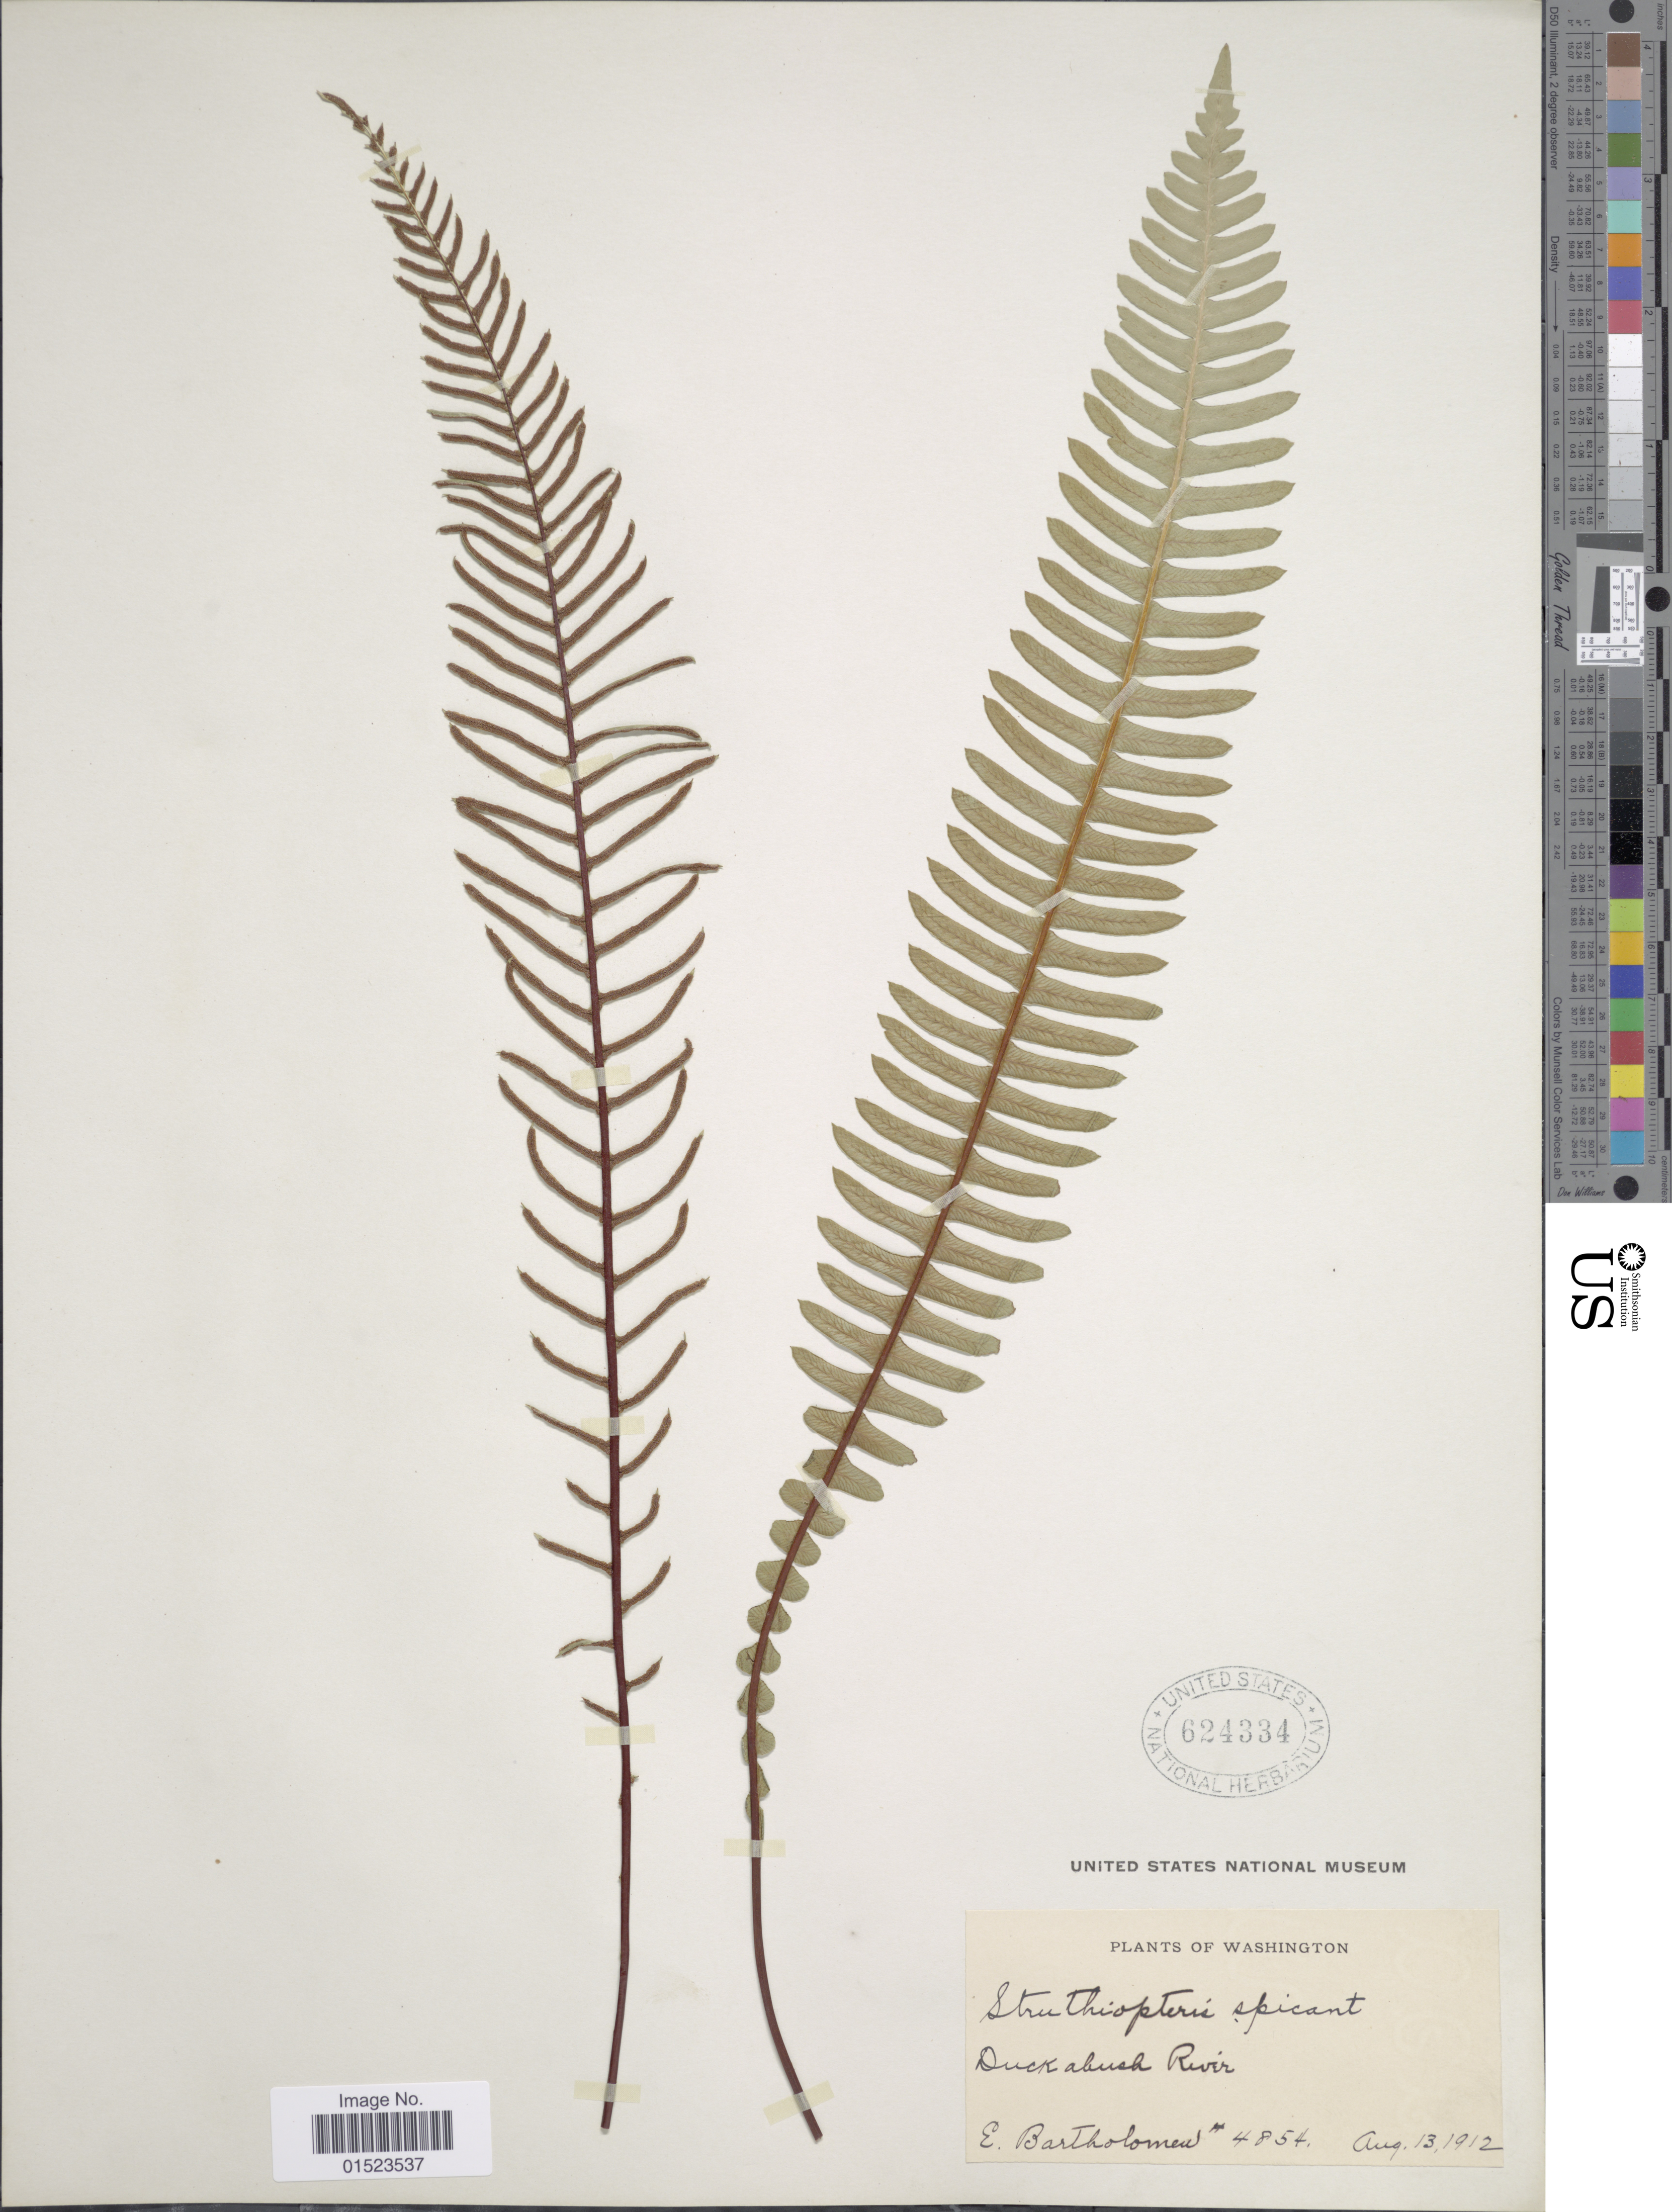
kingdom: Plantae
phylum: Tracheophyta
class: Polypodiopsida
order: Polypodiales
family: Blechnaceae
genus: Blechnum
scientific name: Blechnum spicant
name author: (L.) Sm.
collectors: E. Bartholomew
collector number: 4854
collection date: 1912-08-13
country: United States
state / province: Washington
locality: Duckabush River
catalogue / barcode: US 624334